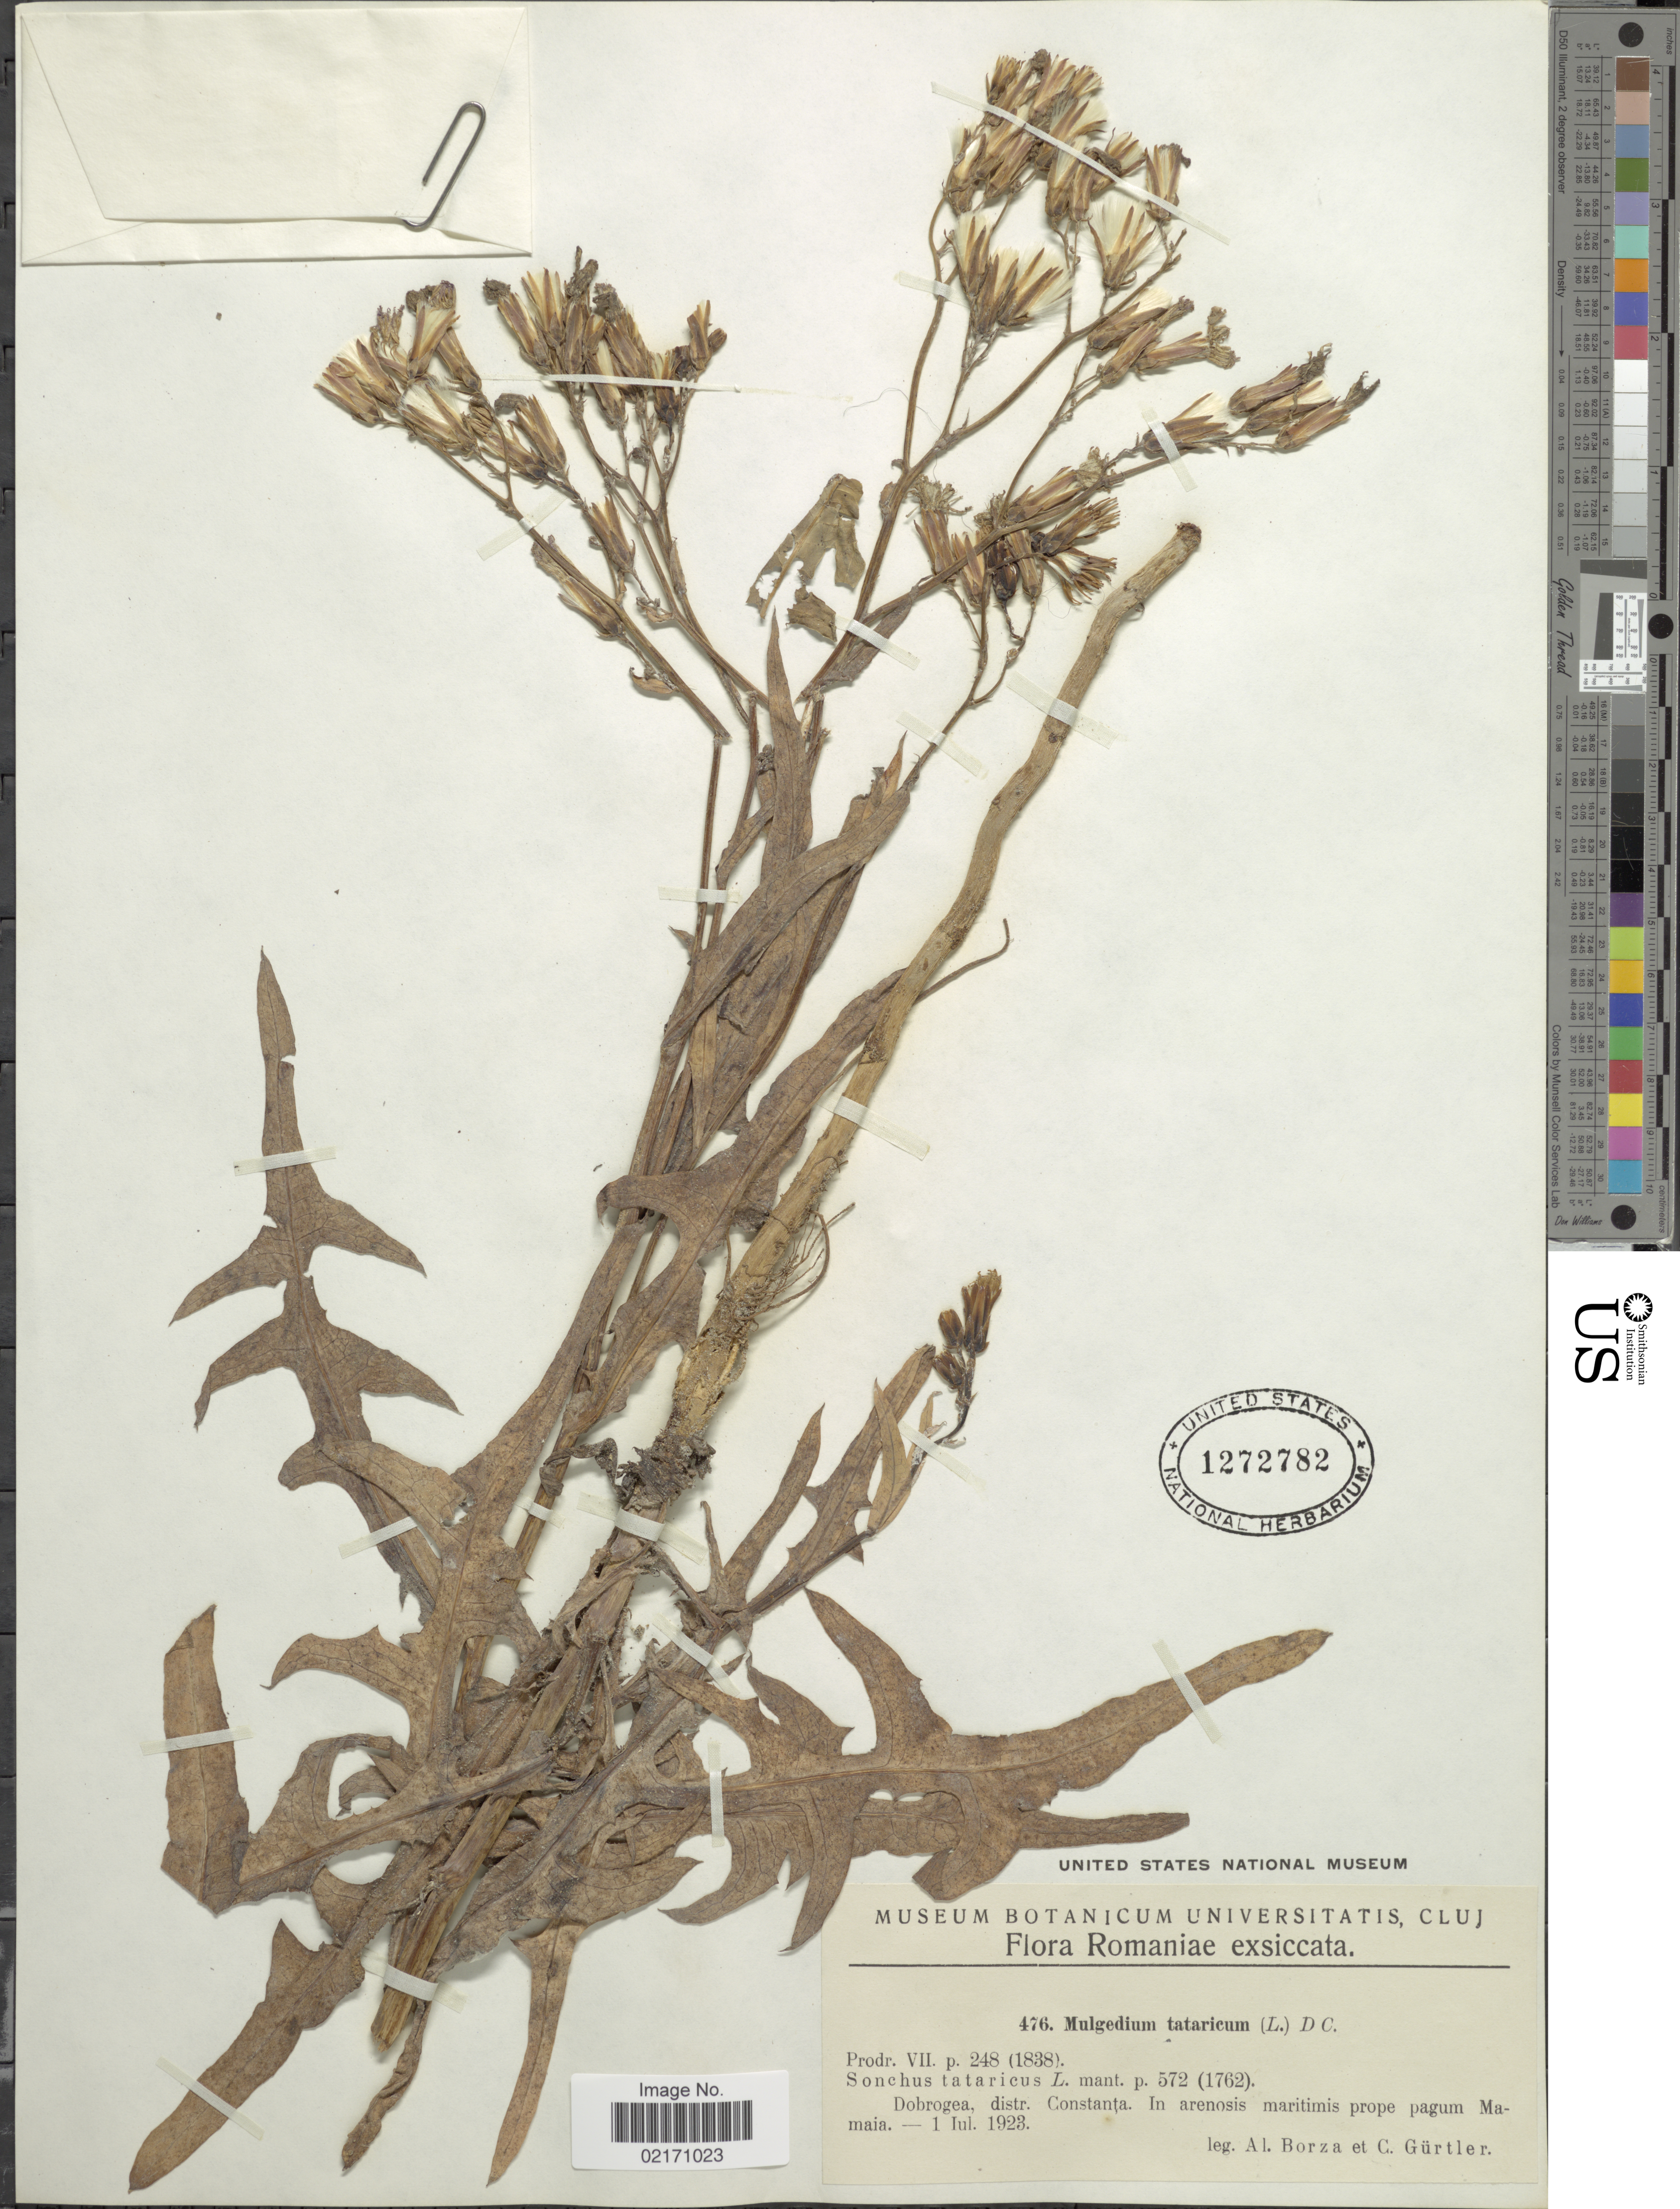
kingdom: Plantae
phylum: Tracheophyta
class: Magnoliopsida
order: Asterales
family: Asteraceae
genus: Lactuca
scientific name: Lactuca tatarica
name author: (L.) C.A. Mey.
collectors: A. Borza & C. Gürtler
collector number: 476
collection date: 1923-07-01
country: Romania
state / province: Constanta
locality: Dobrogea, prope pagum Mamaia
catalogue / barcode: US 1272782